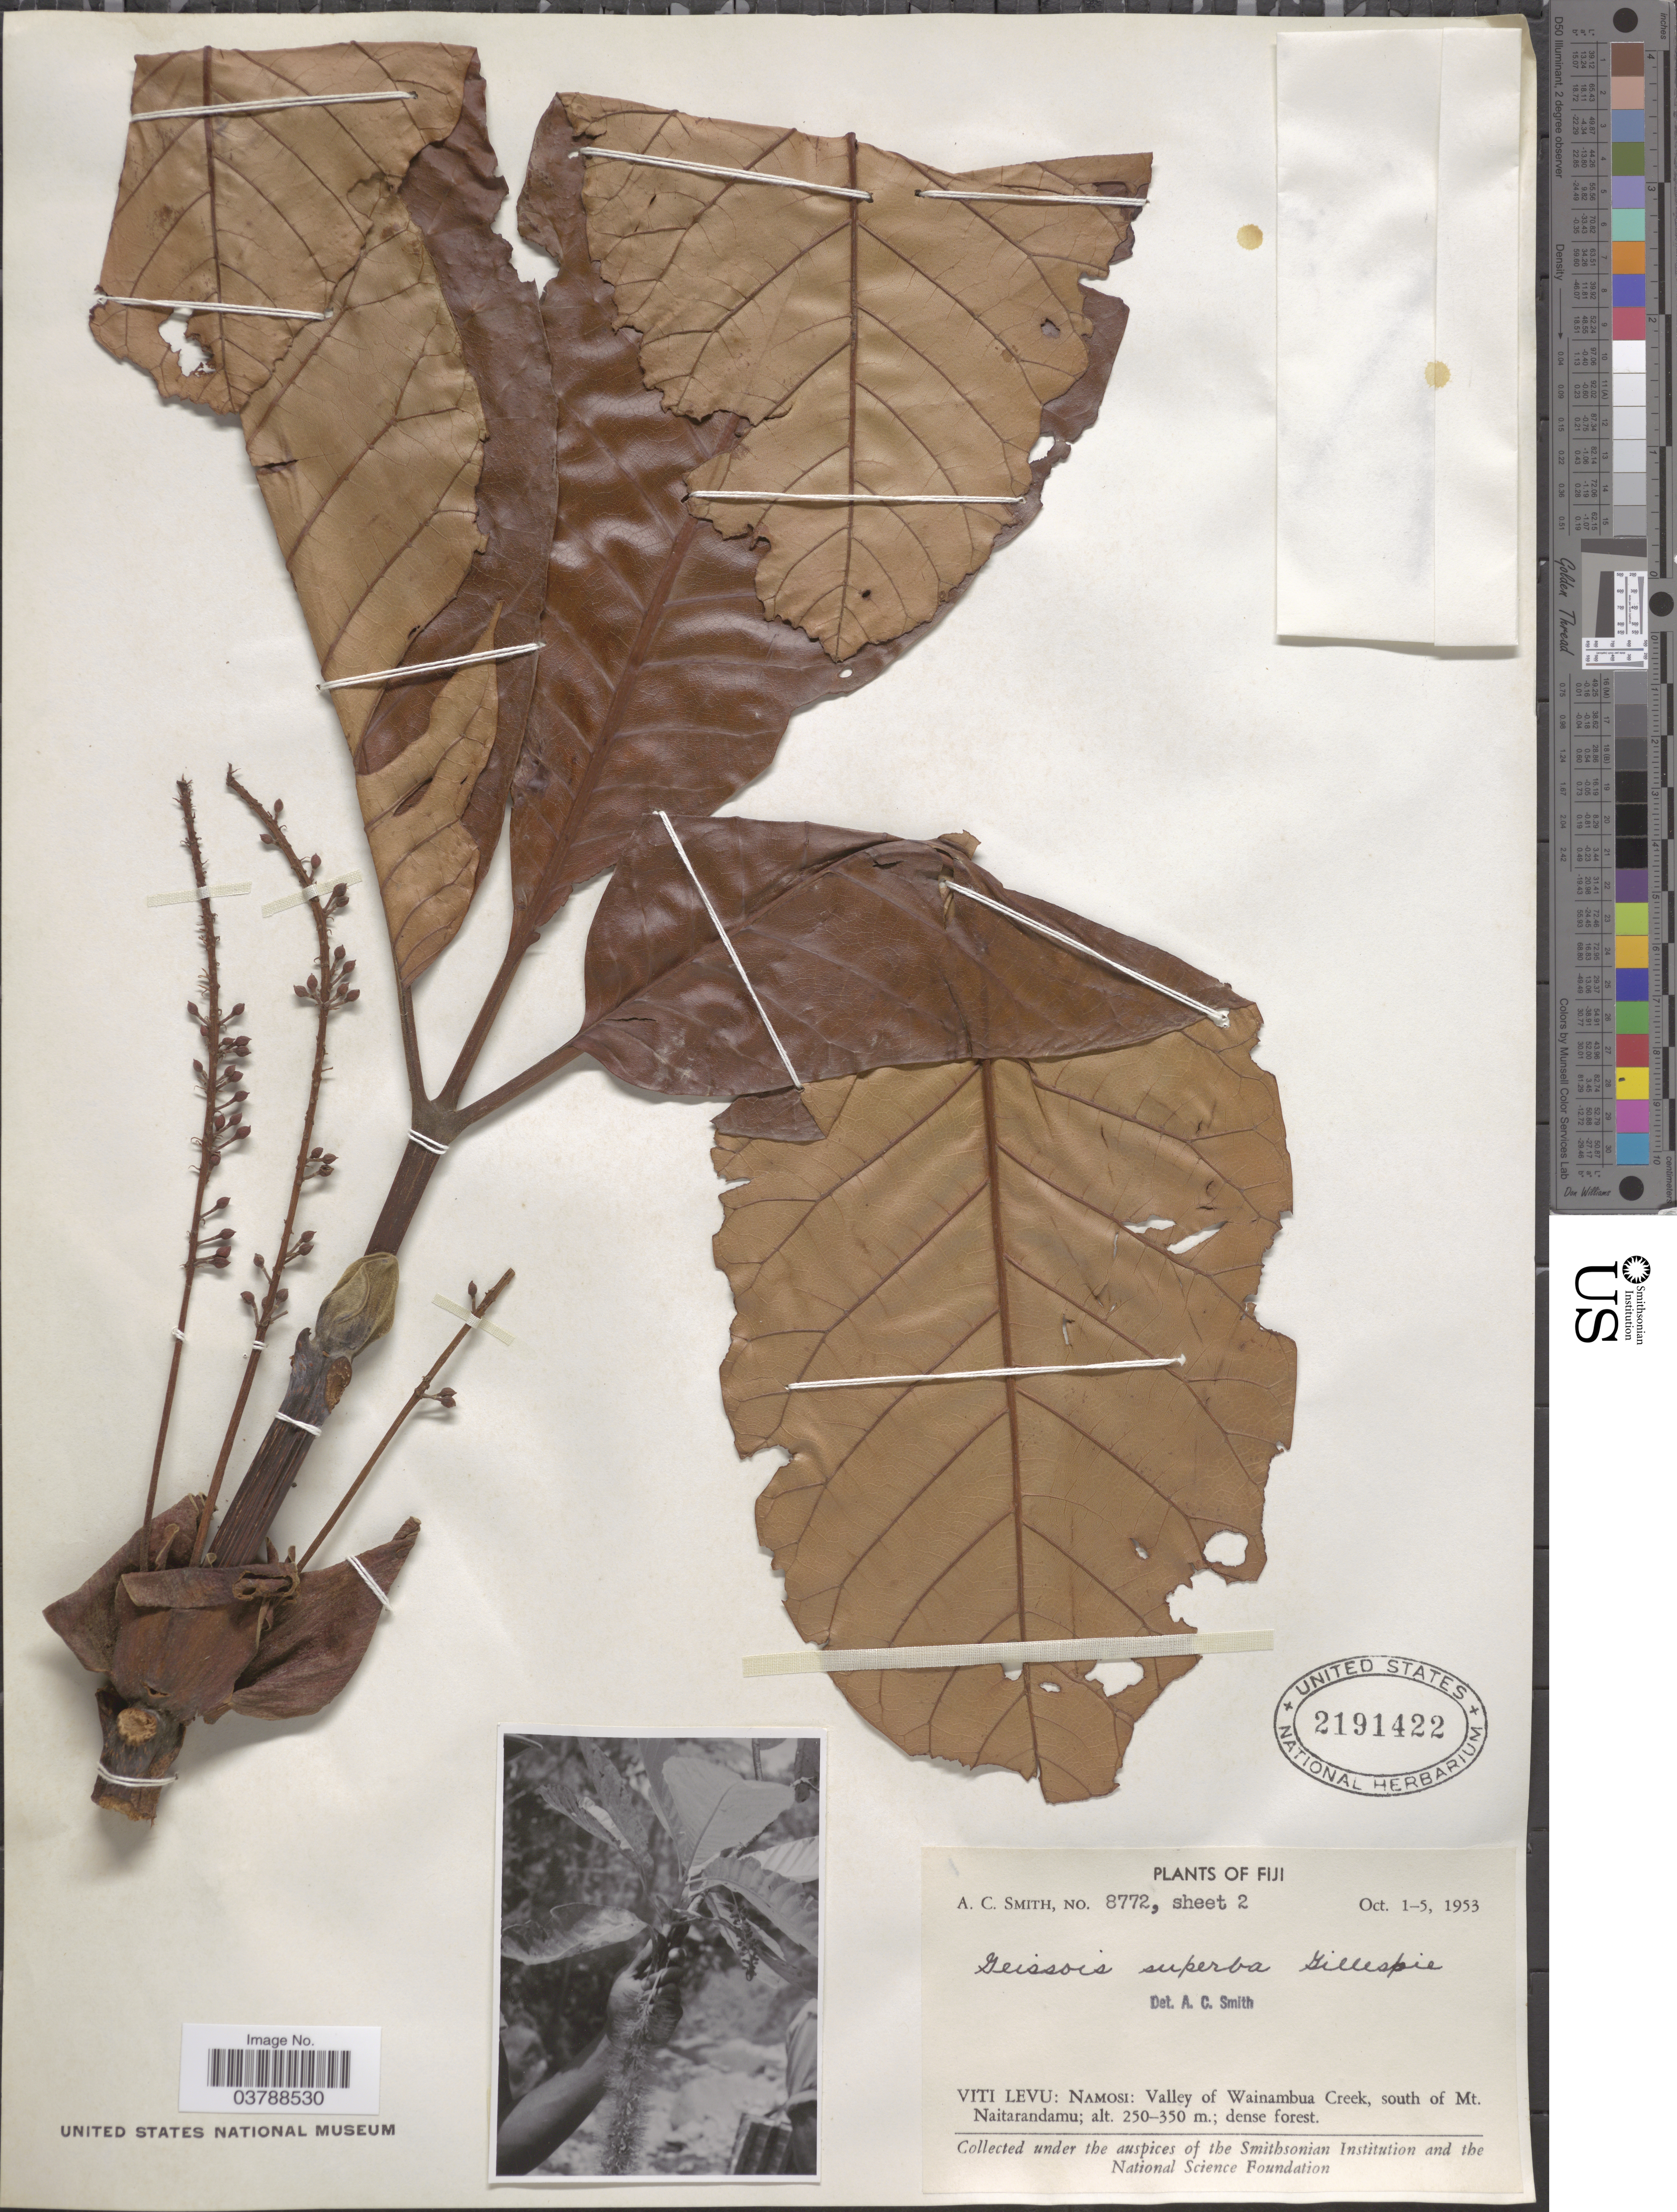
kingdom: Plantae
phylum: Tracheophyta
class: Magnoliopsida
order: Oxalidales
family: Cunoniaceae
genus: Geissois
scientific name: Geissois stipularis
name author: A.C. Sm.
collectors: A. C. Smith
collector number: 8772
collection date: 1953-10-01/1953-10-05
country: Fiji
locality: Viti Levu: Namosi: Valley of Wainambua Creek, south of Mt. Naitarandamu.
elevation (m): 250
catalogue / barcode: US 2191422